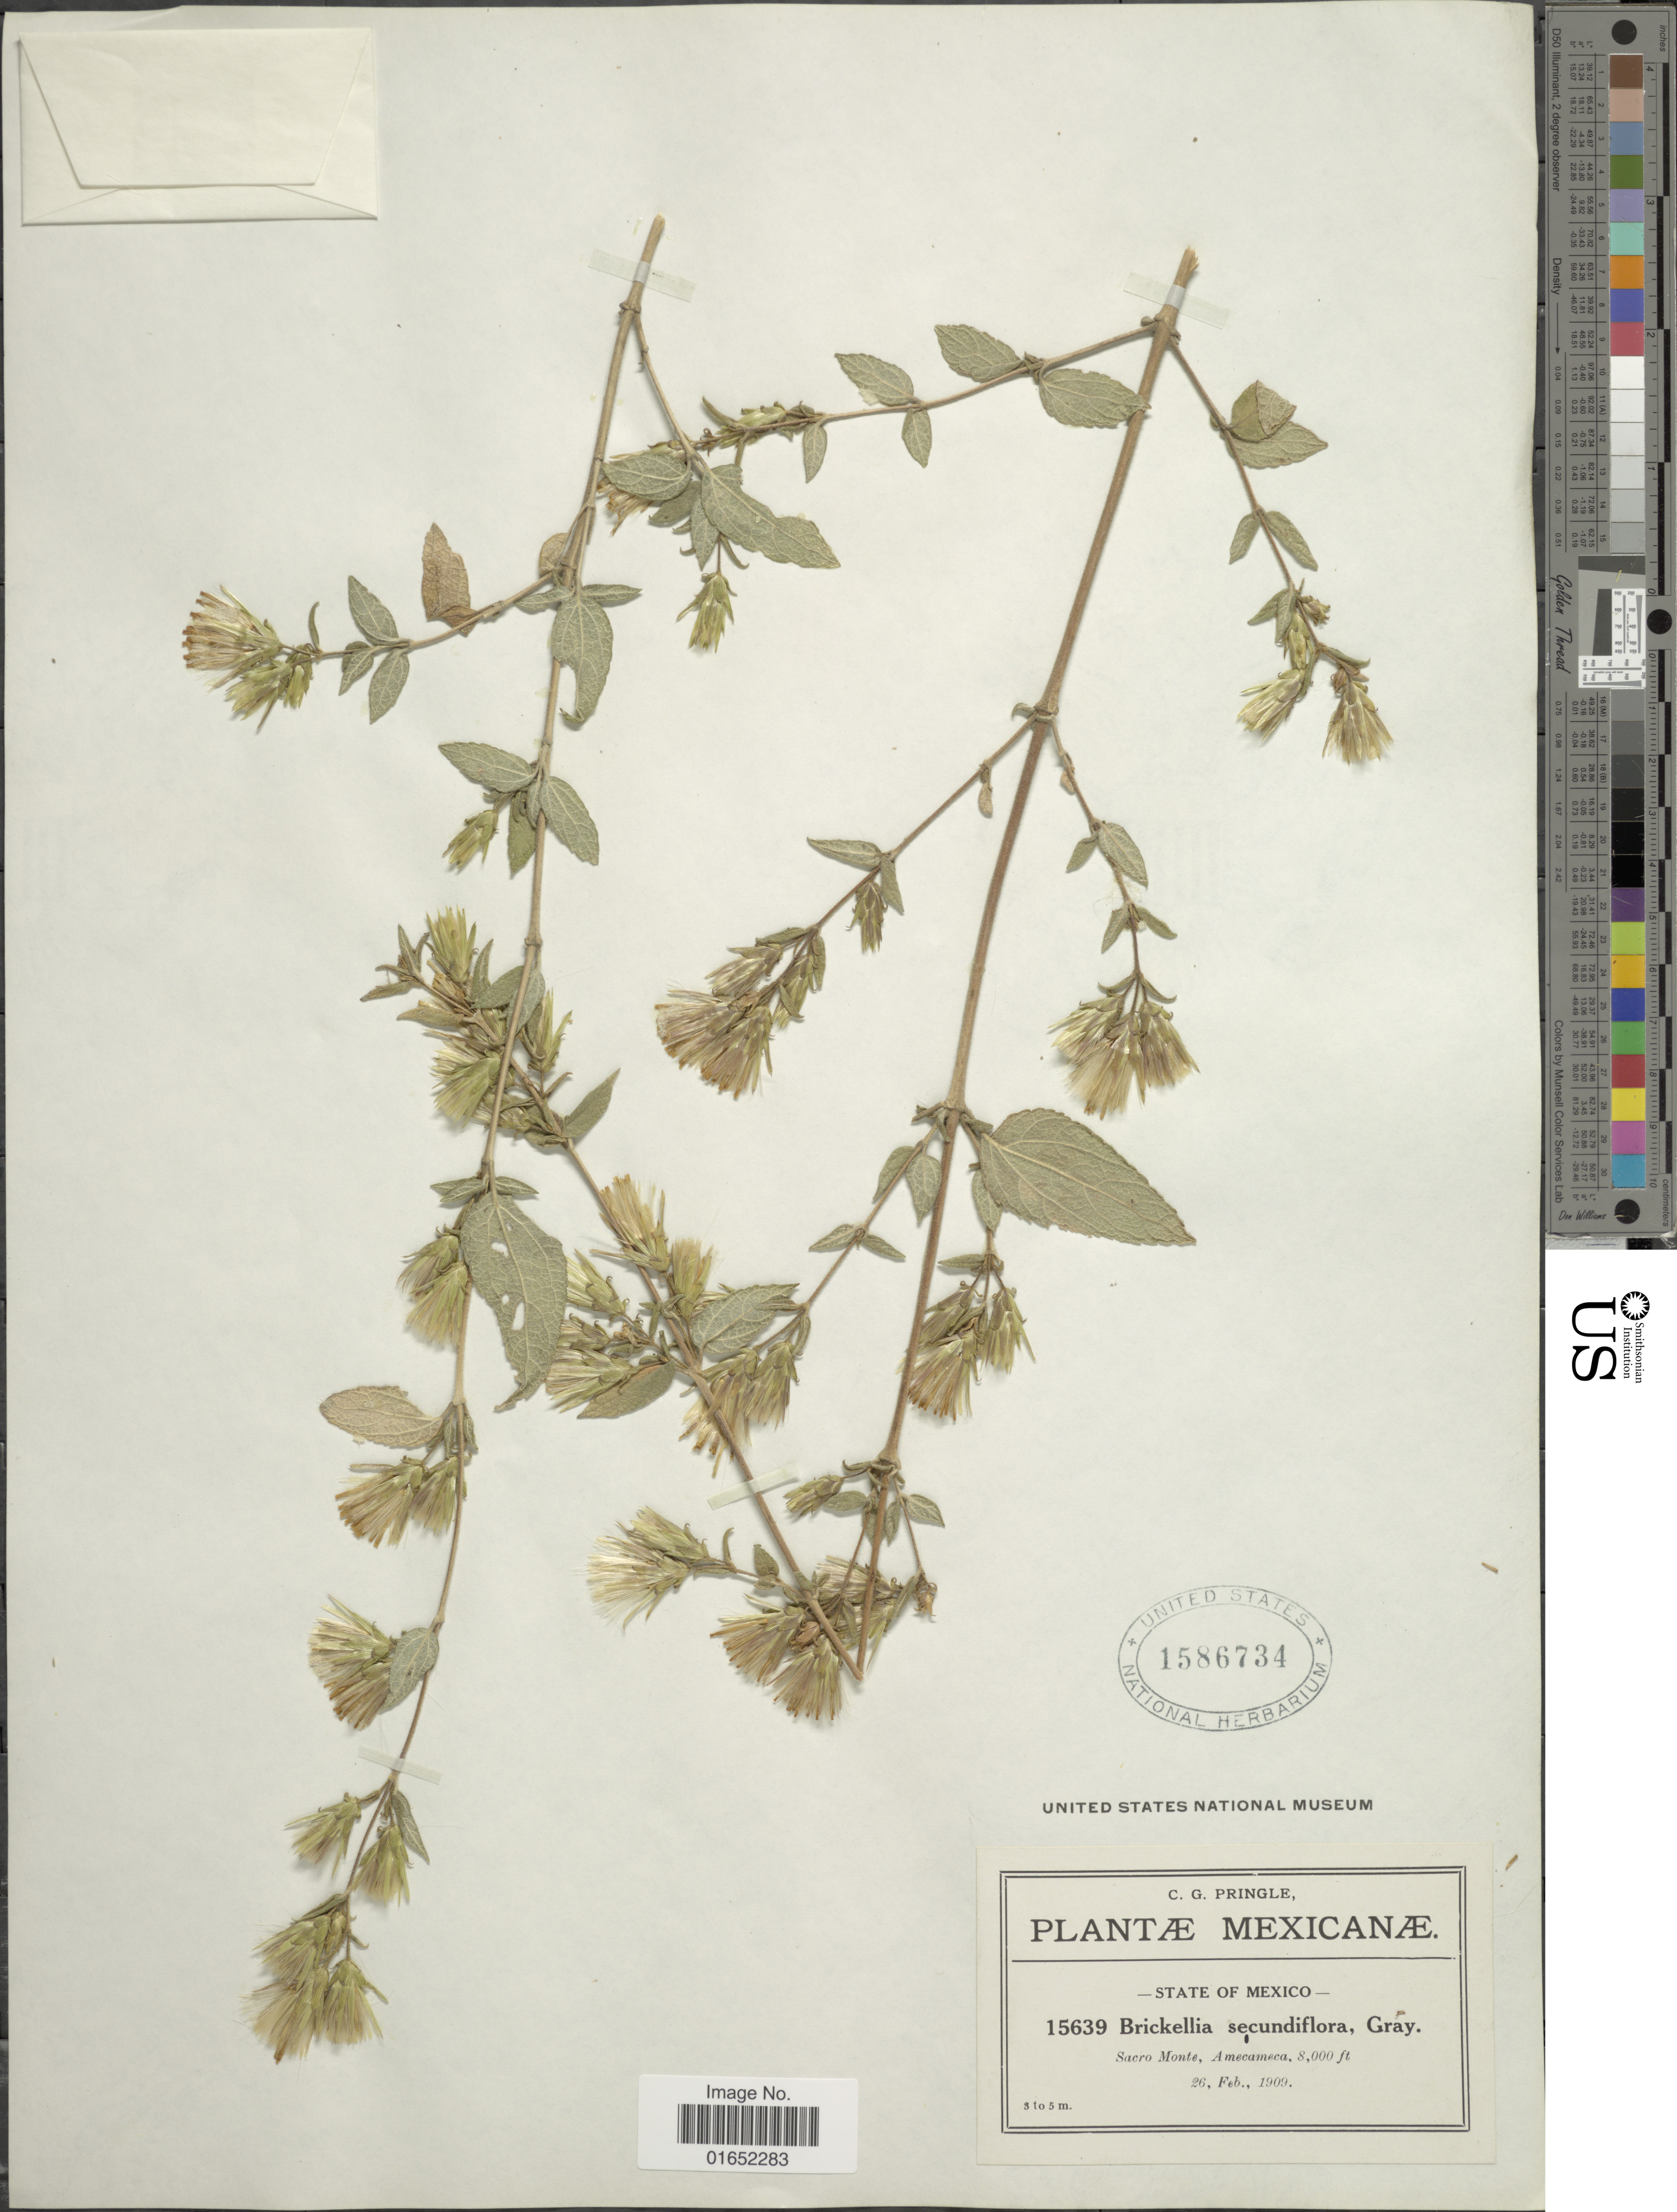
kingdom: Plantae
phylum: Tracheophyta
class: Magnoliopsida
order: Asterales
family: Asteraceae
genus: Brickellia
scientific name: Brickellia secundiflora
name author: (Lag.) A. Gray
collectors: C. G. Pringle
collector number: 15639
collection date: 1909-02-26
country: Mexico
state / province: México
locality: Sacro Monte, Amecameca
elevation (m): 2438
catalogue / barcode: US 1586734